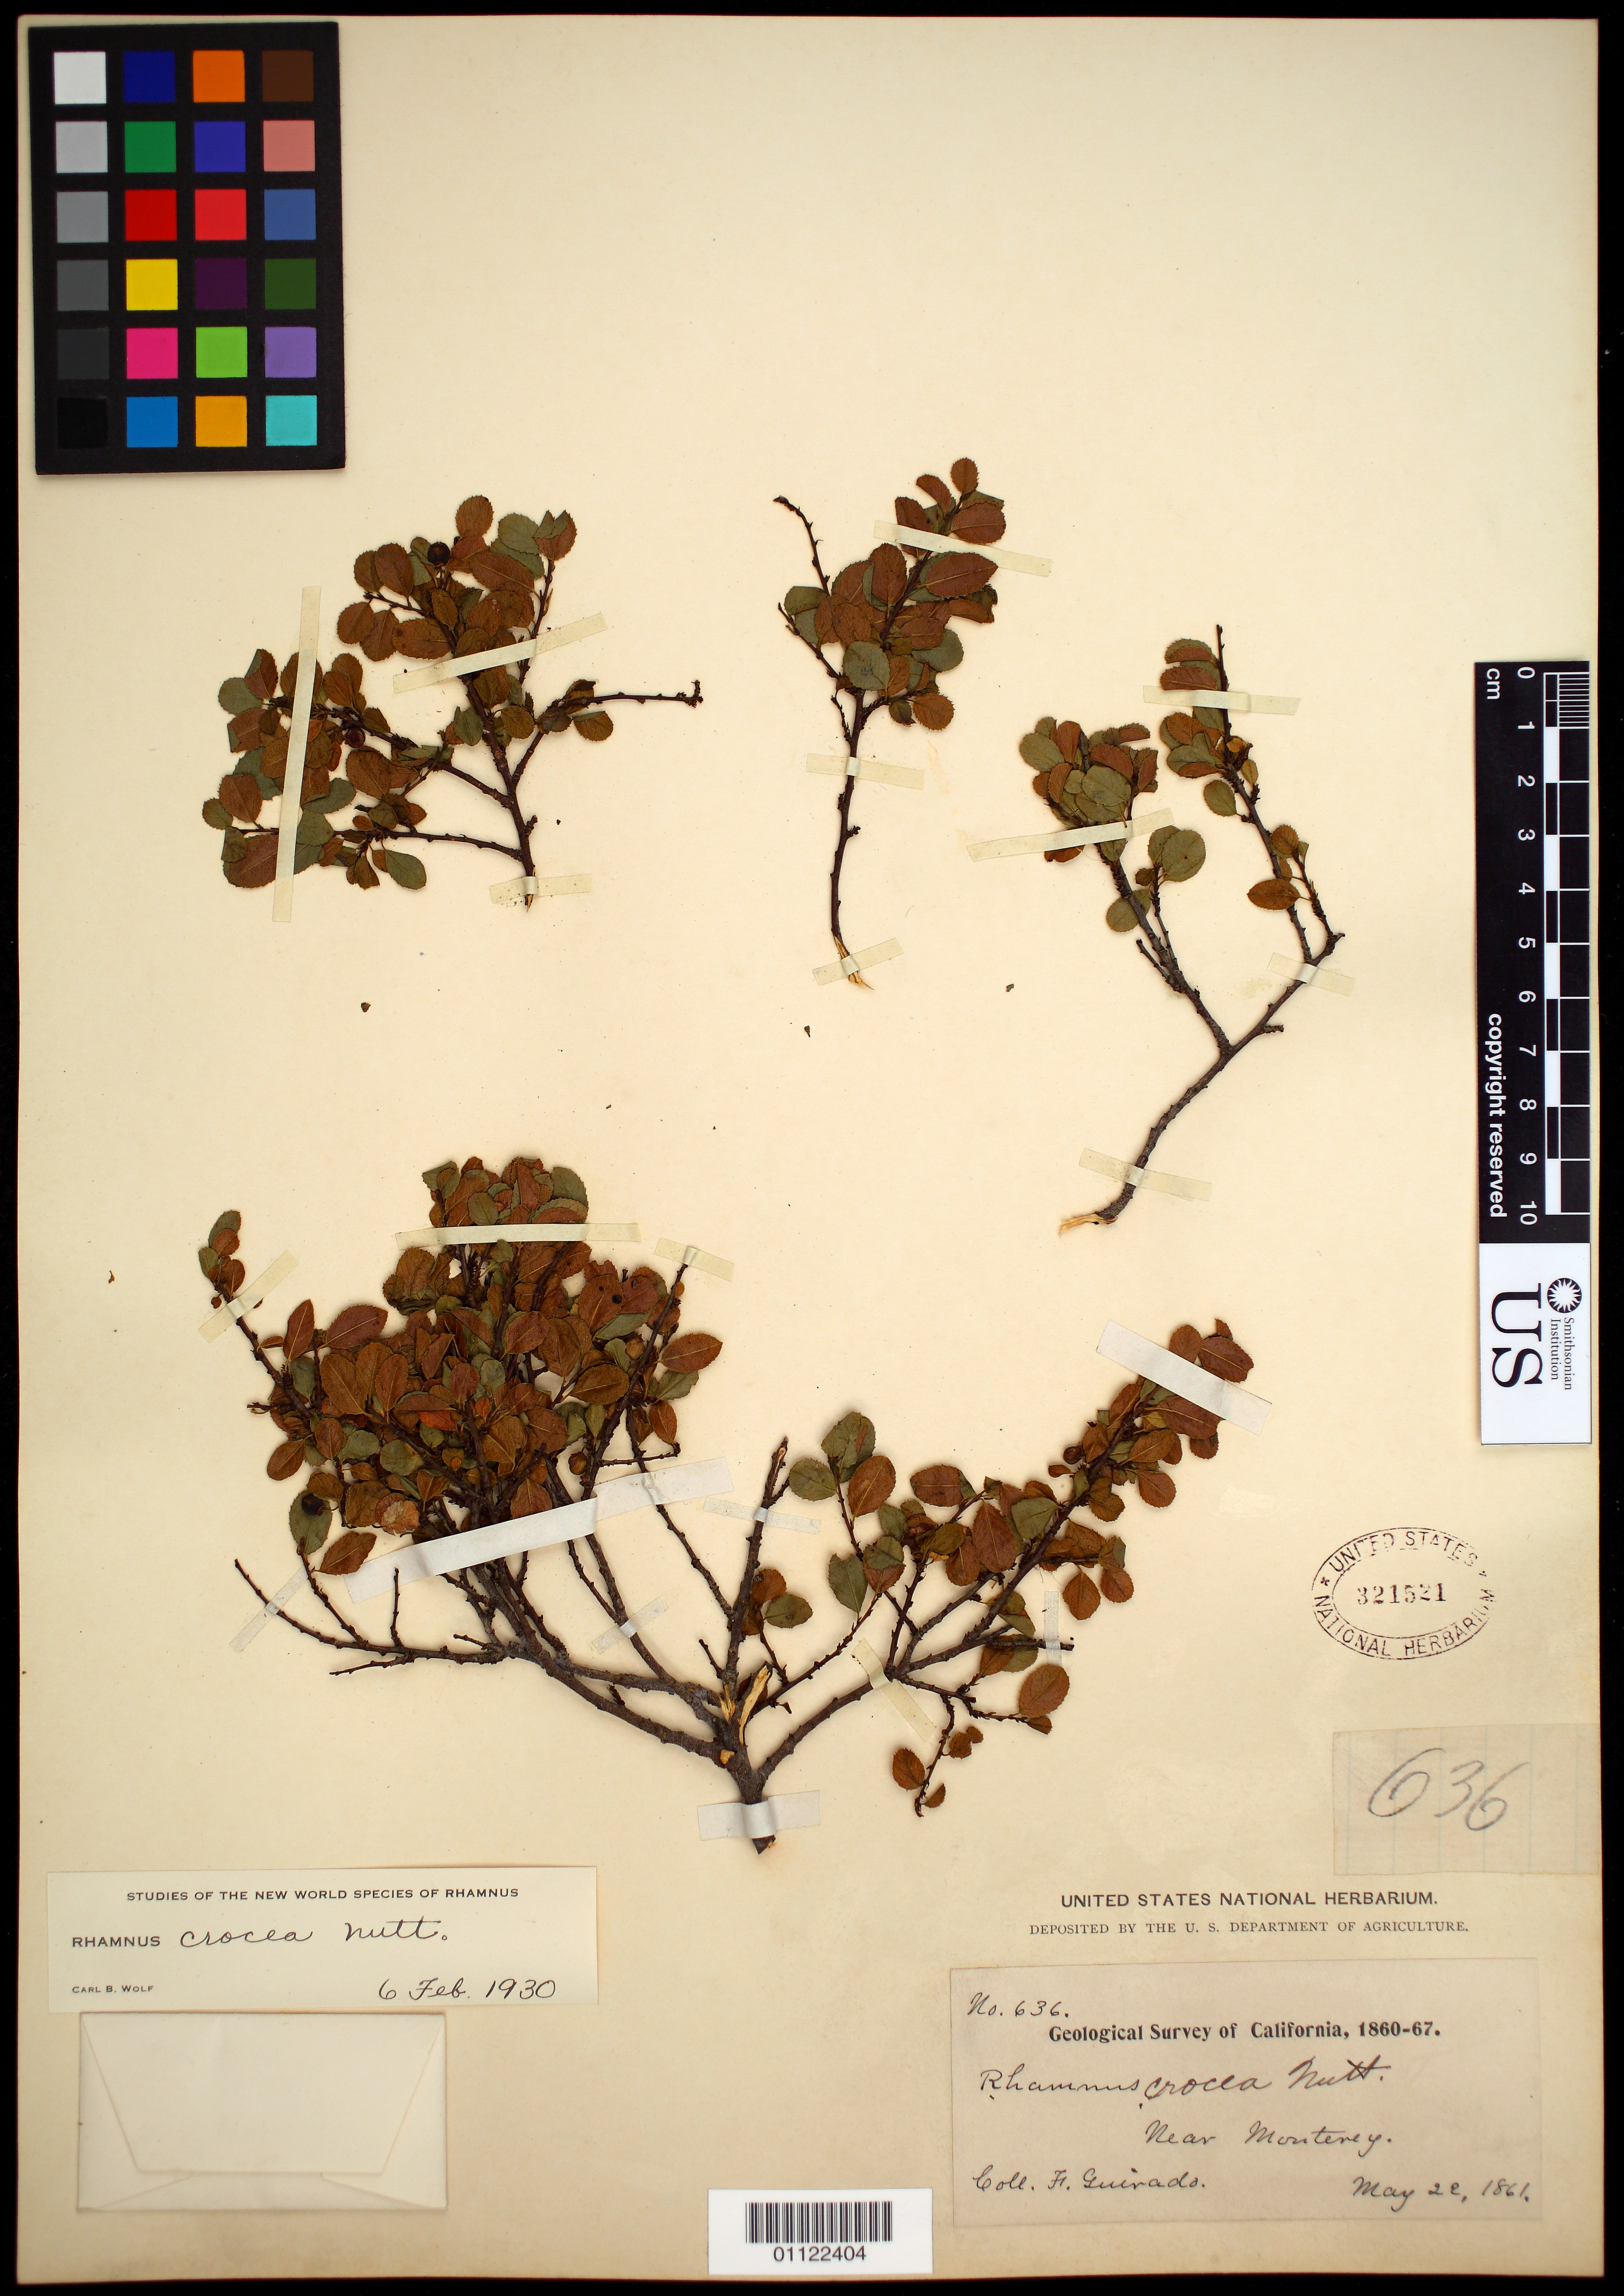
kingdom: Plantae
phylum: Tracheophyta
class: Magnoliopsida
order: Rosales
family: Rhamnaceae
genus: Rhamnus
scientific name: Rhamnus crocea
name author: Nutt.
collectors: F. Guirado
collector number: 636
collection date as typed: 22 May 1861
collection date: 1861-05-22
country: United States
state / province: California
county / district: Monterey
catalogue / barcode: US 321521